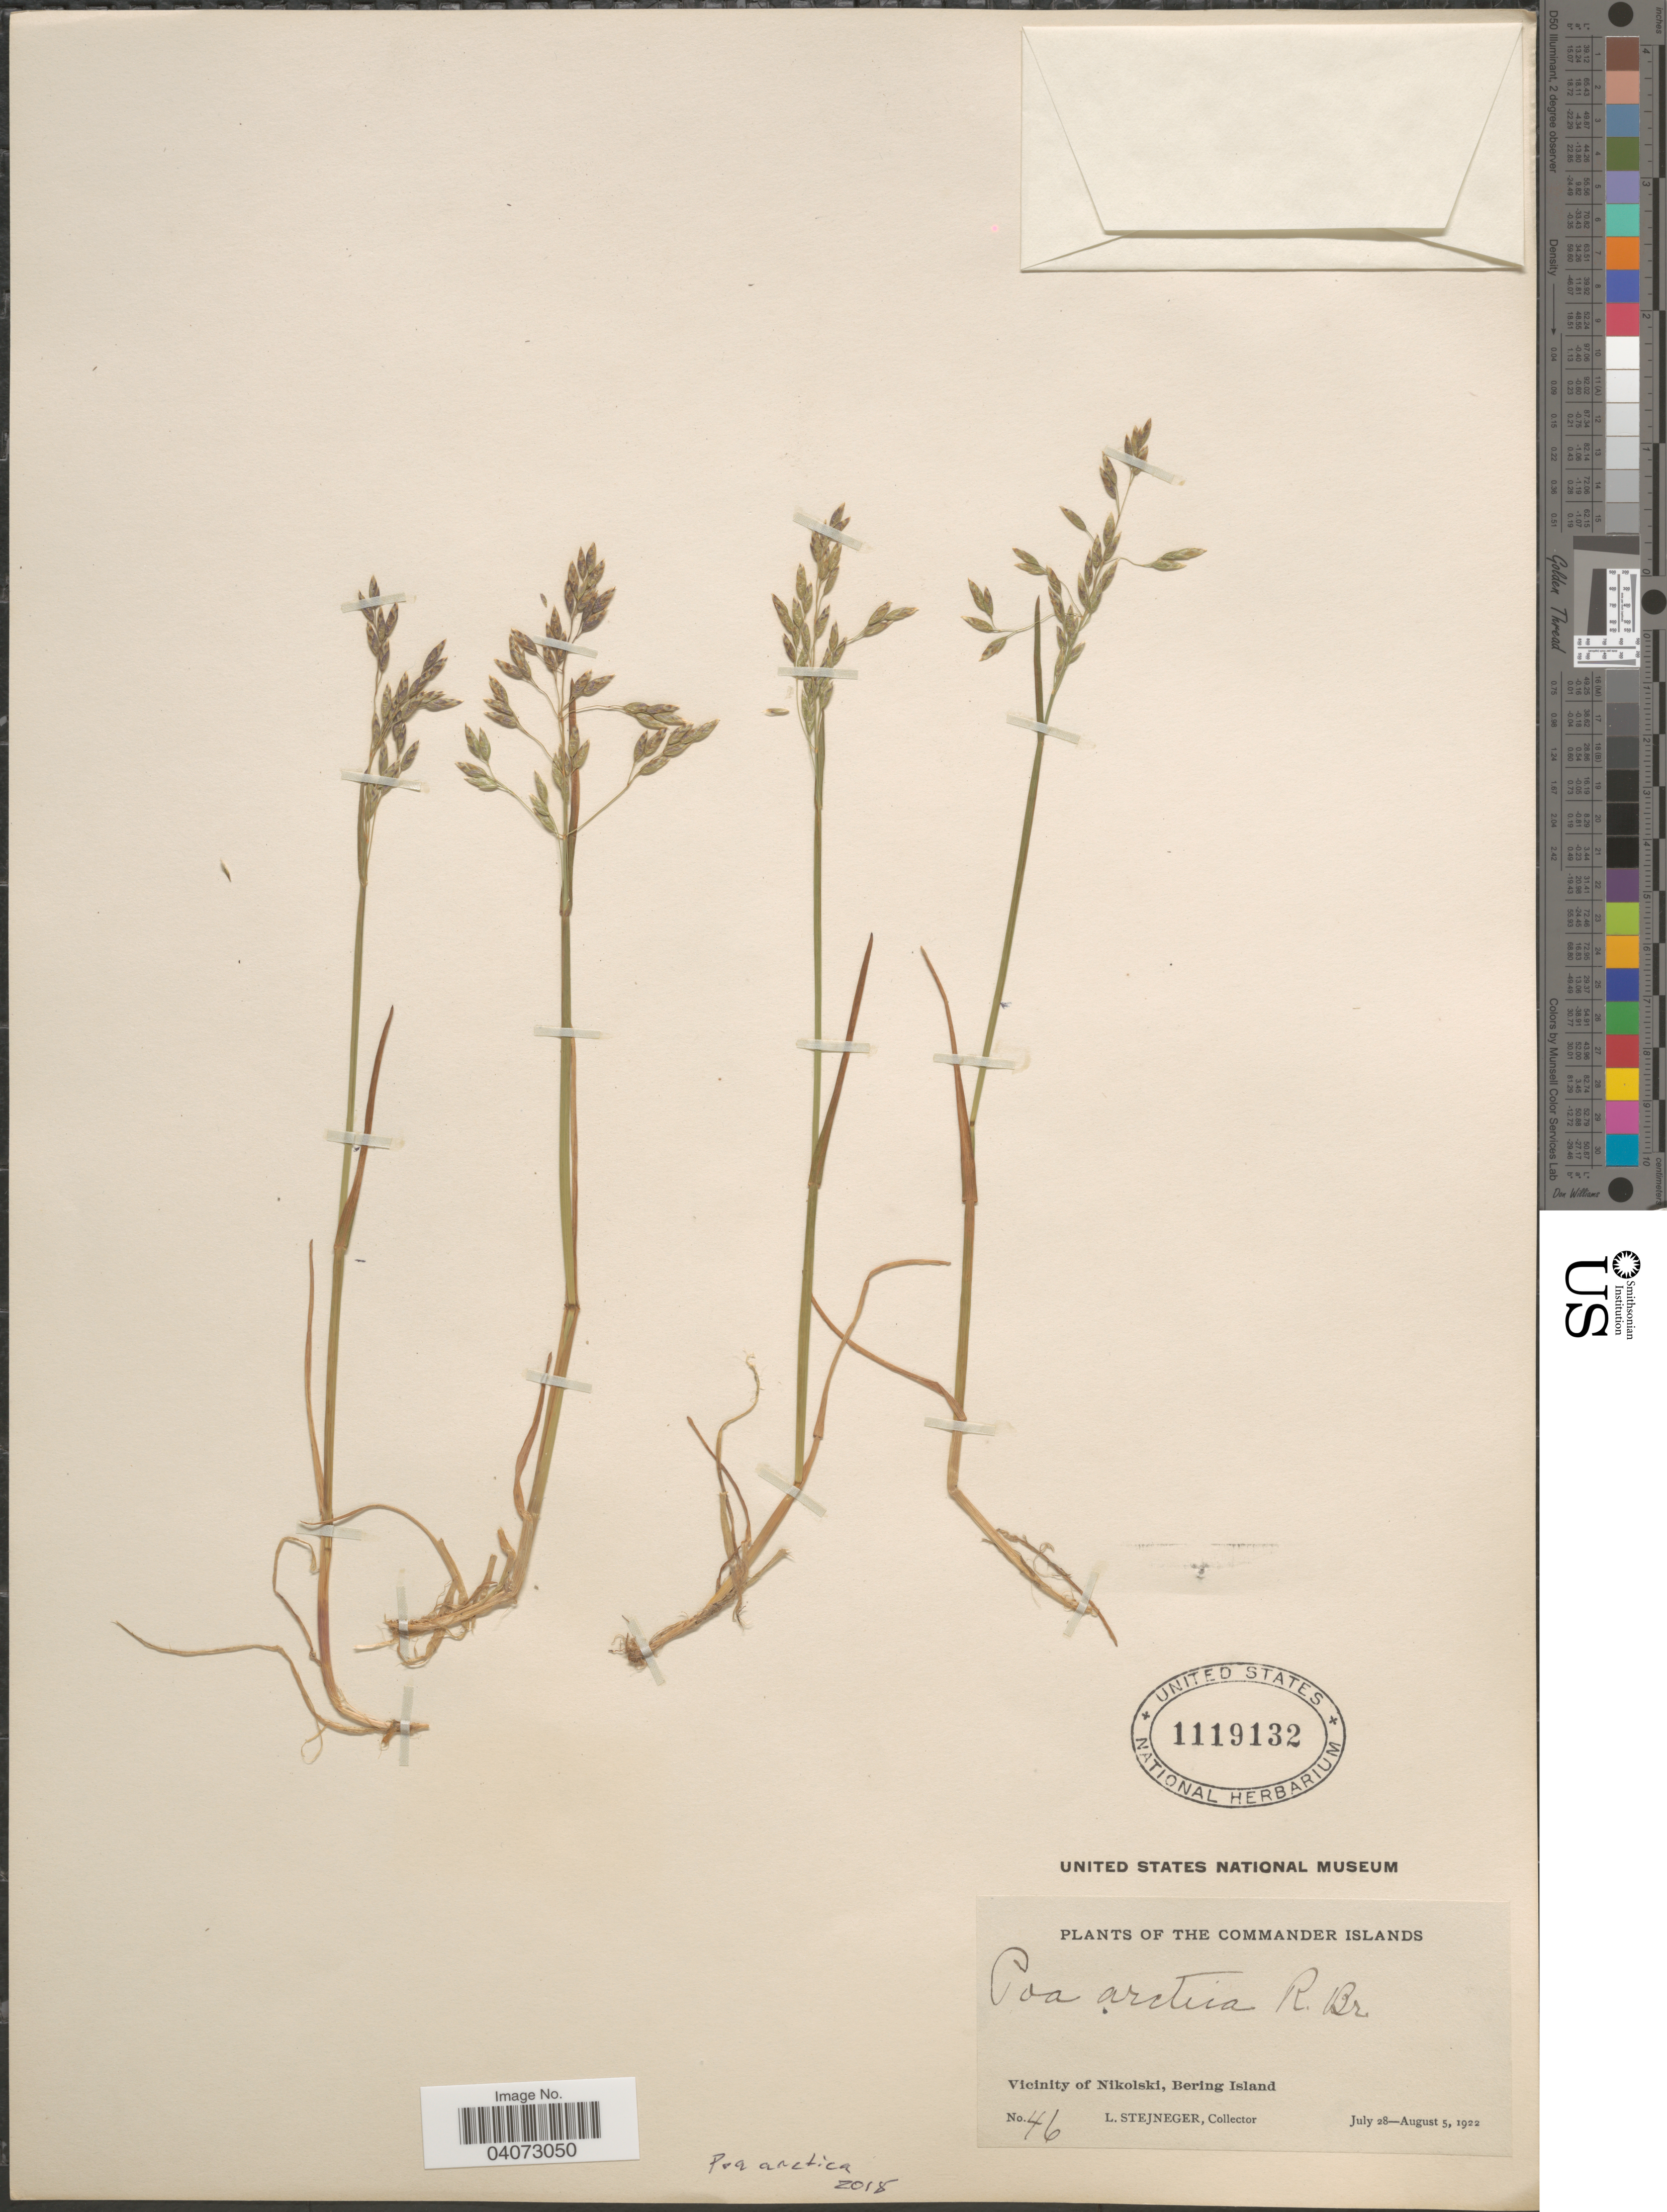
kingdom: Plantae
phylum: Tracheophyta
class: Liliopsida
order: Poales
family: Poaceae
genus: Poa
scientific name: Poa arctica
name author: R. Br.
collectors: L. Stejneger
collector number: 46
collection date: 1922-07-28/1922-08-05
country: Russian Federation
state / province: Kamchatka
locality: The Commander Islands. Vicinity of Nikolski. Bering Island.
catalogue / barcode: US 1119132